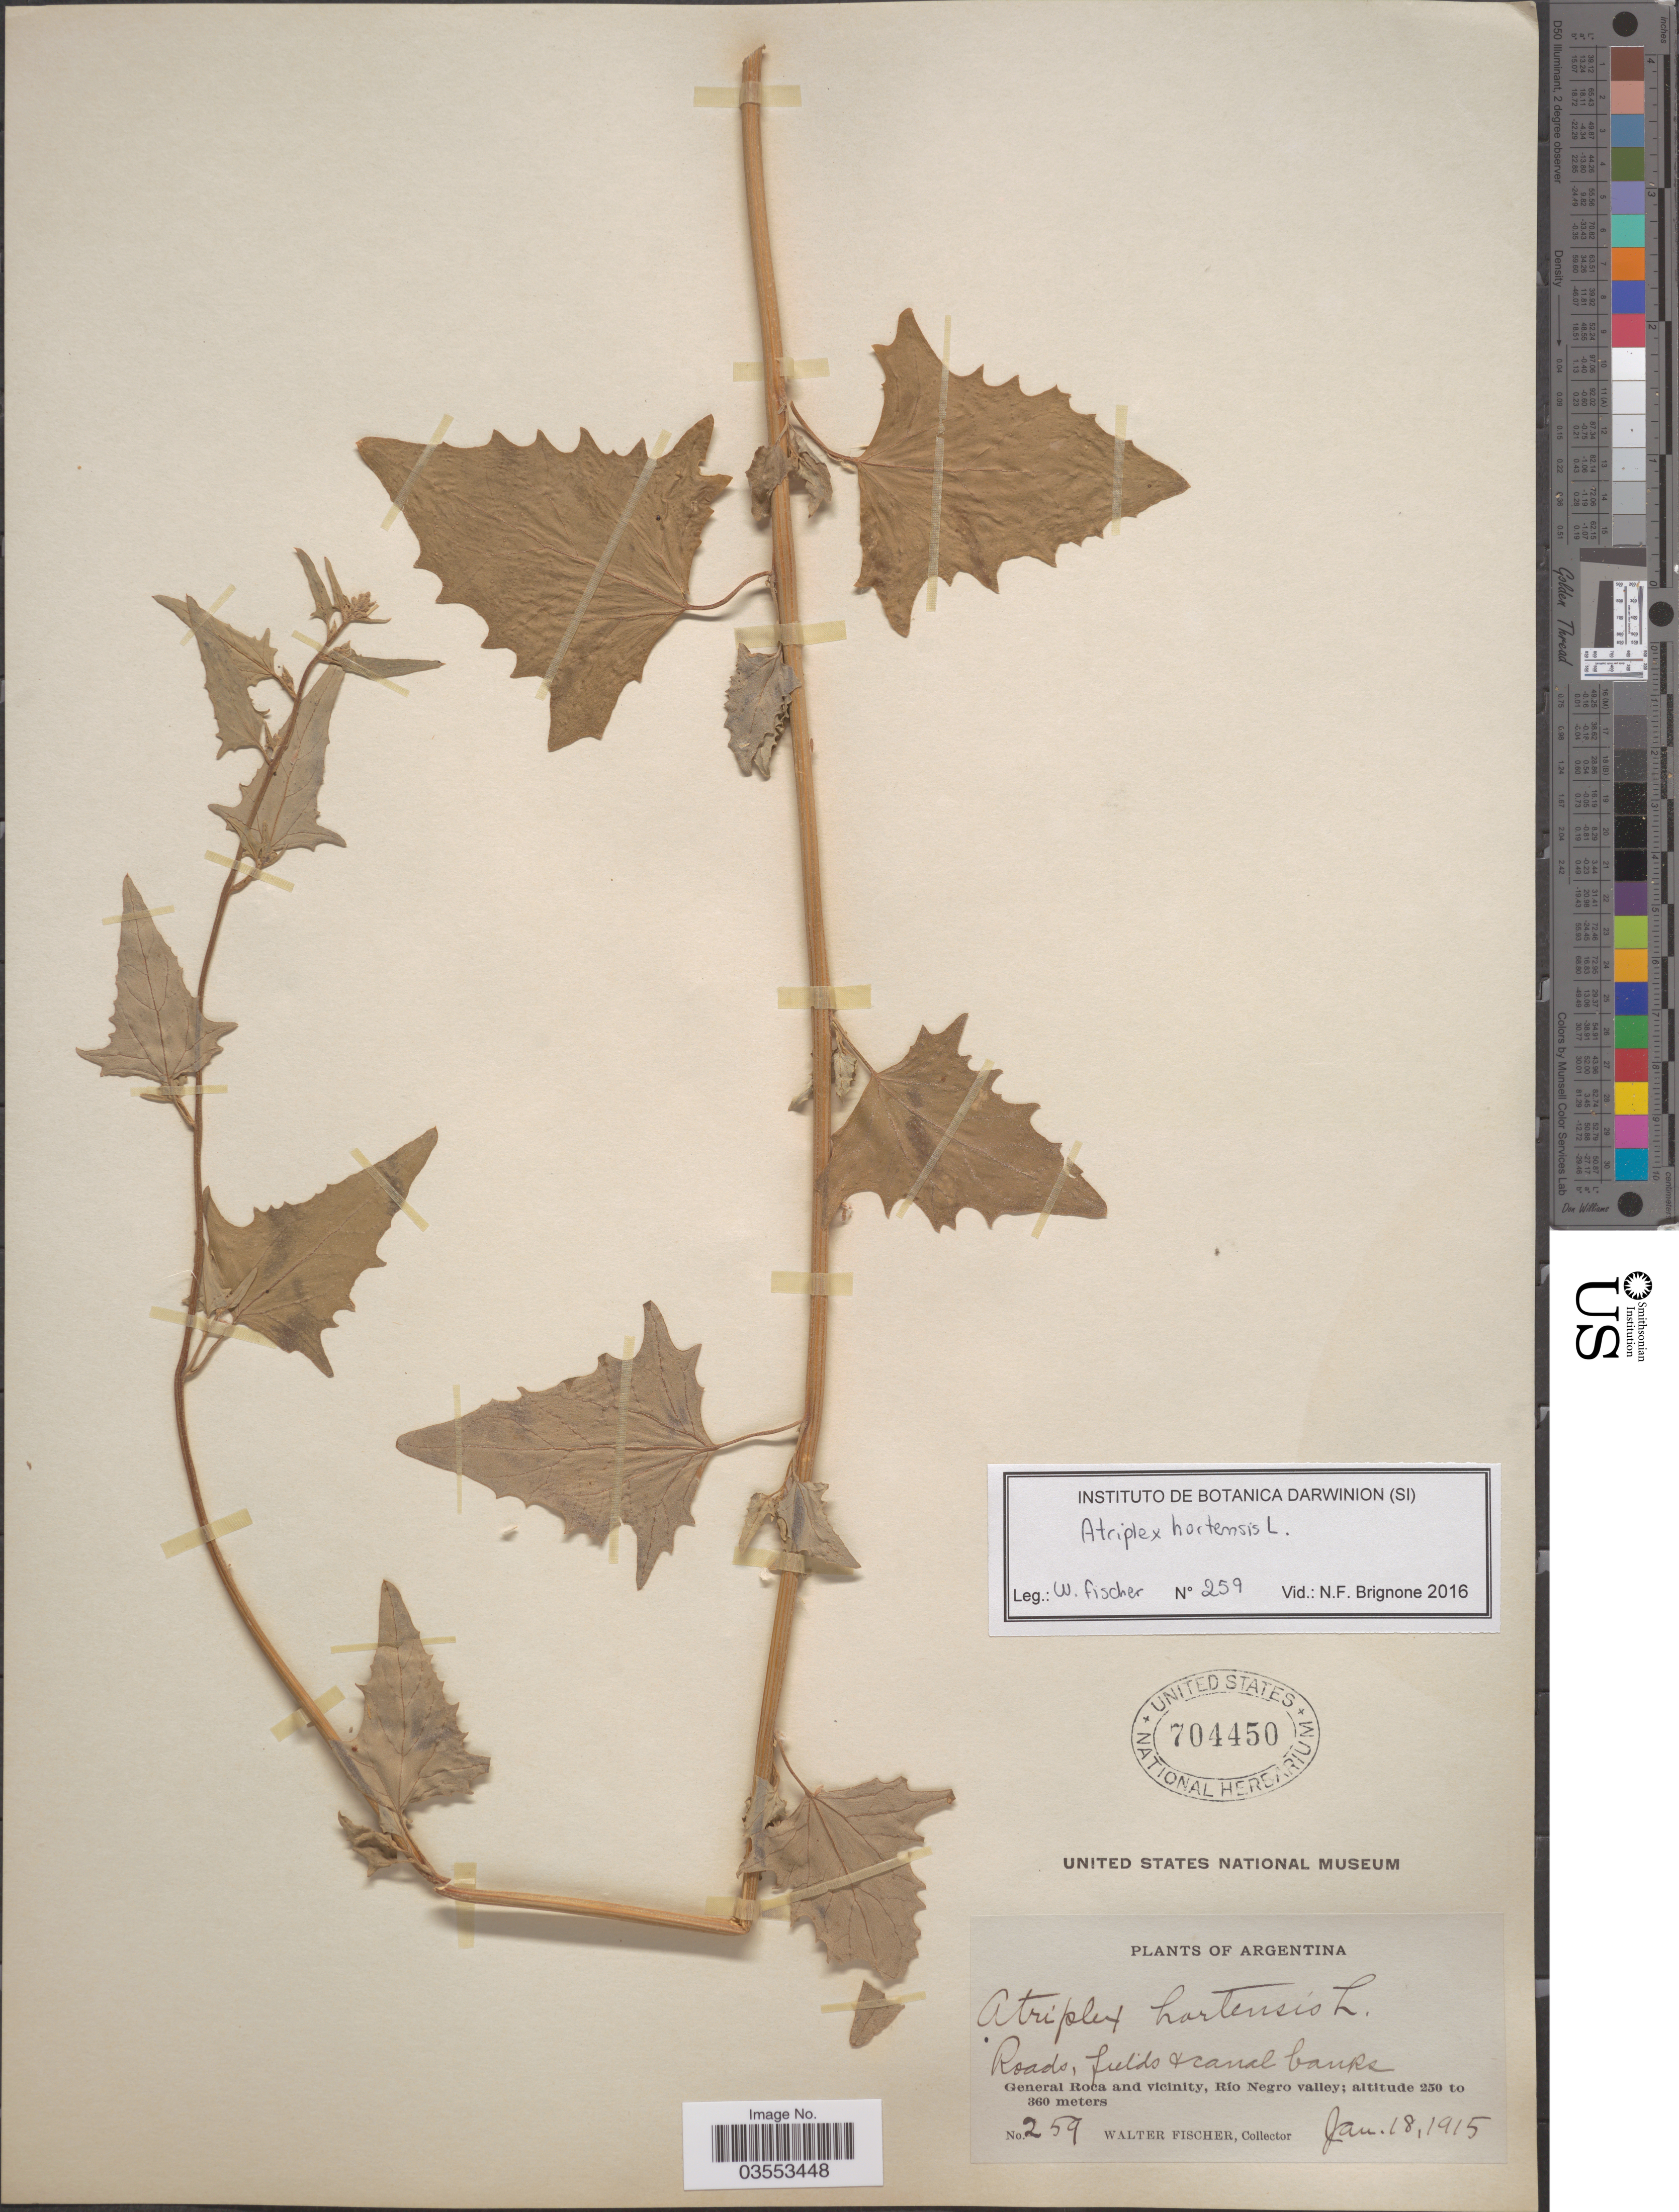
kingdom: Plantae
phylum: Tracheophyta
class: Magnoliopsida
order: Caryophyllales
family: Amaranthaceae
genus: Atriplex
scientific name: Atriplex hortensis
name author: L.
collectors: W. Fischer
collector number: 259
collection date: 1915-01-18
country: Argentina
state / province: Rio Negro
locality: Roads, field & canal banks. General Roca and vicinity, Rio Negro valley.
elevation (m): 250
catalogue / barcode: US 704450